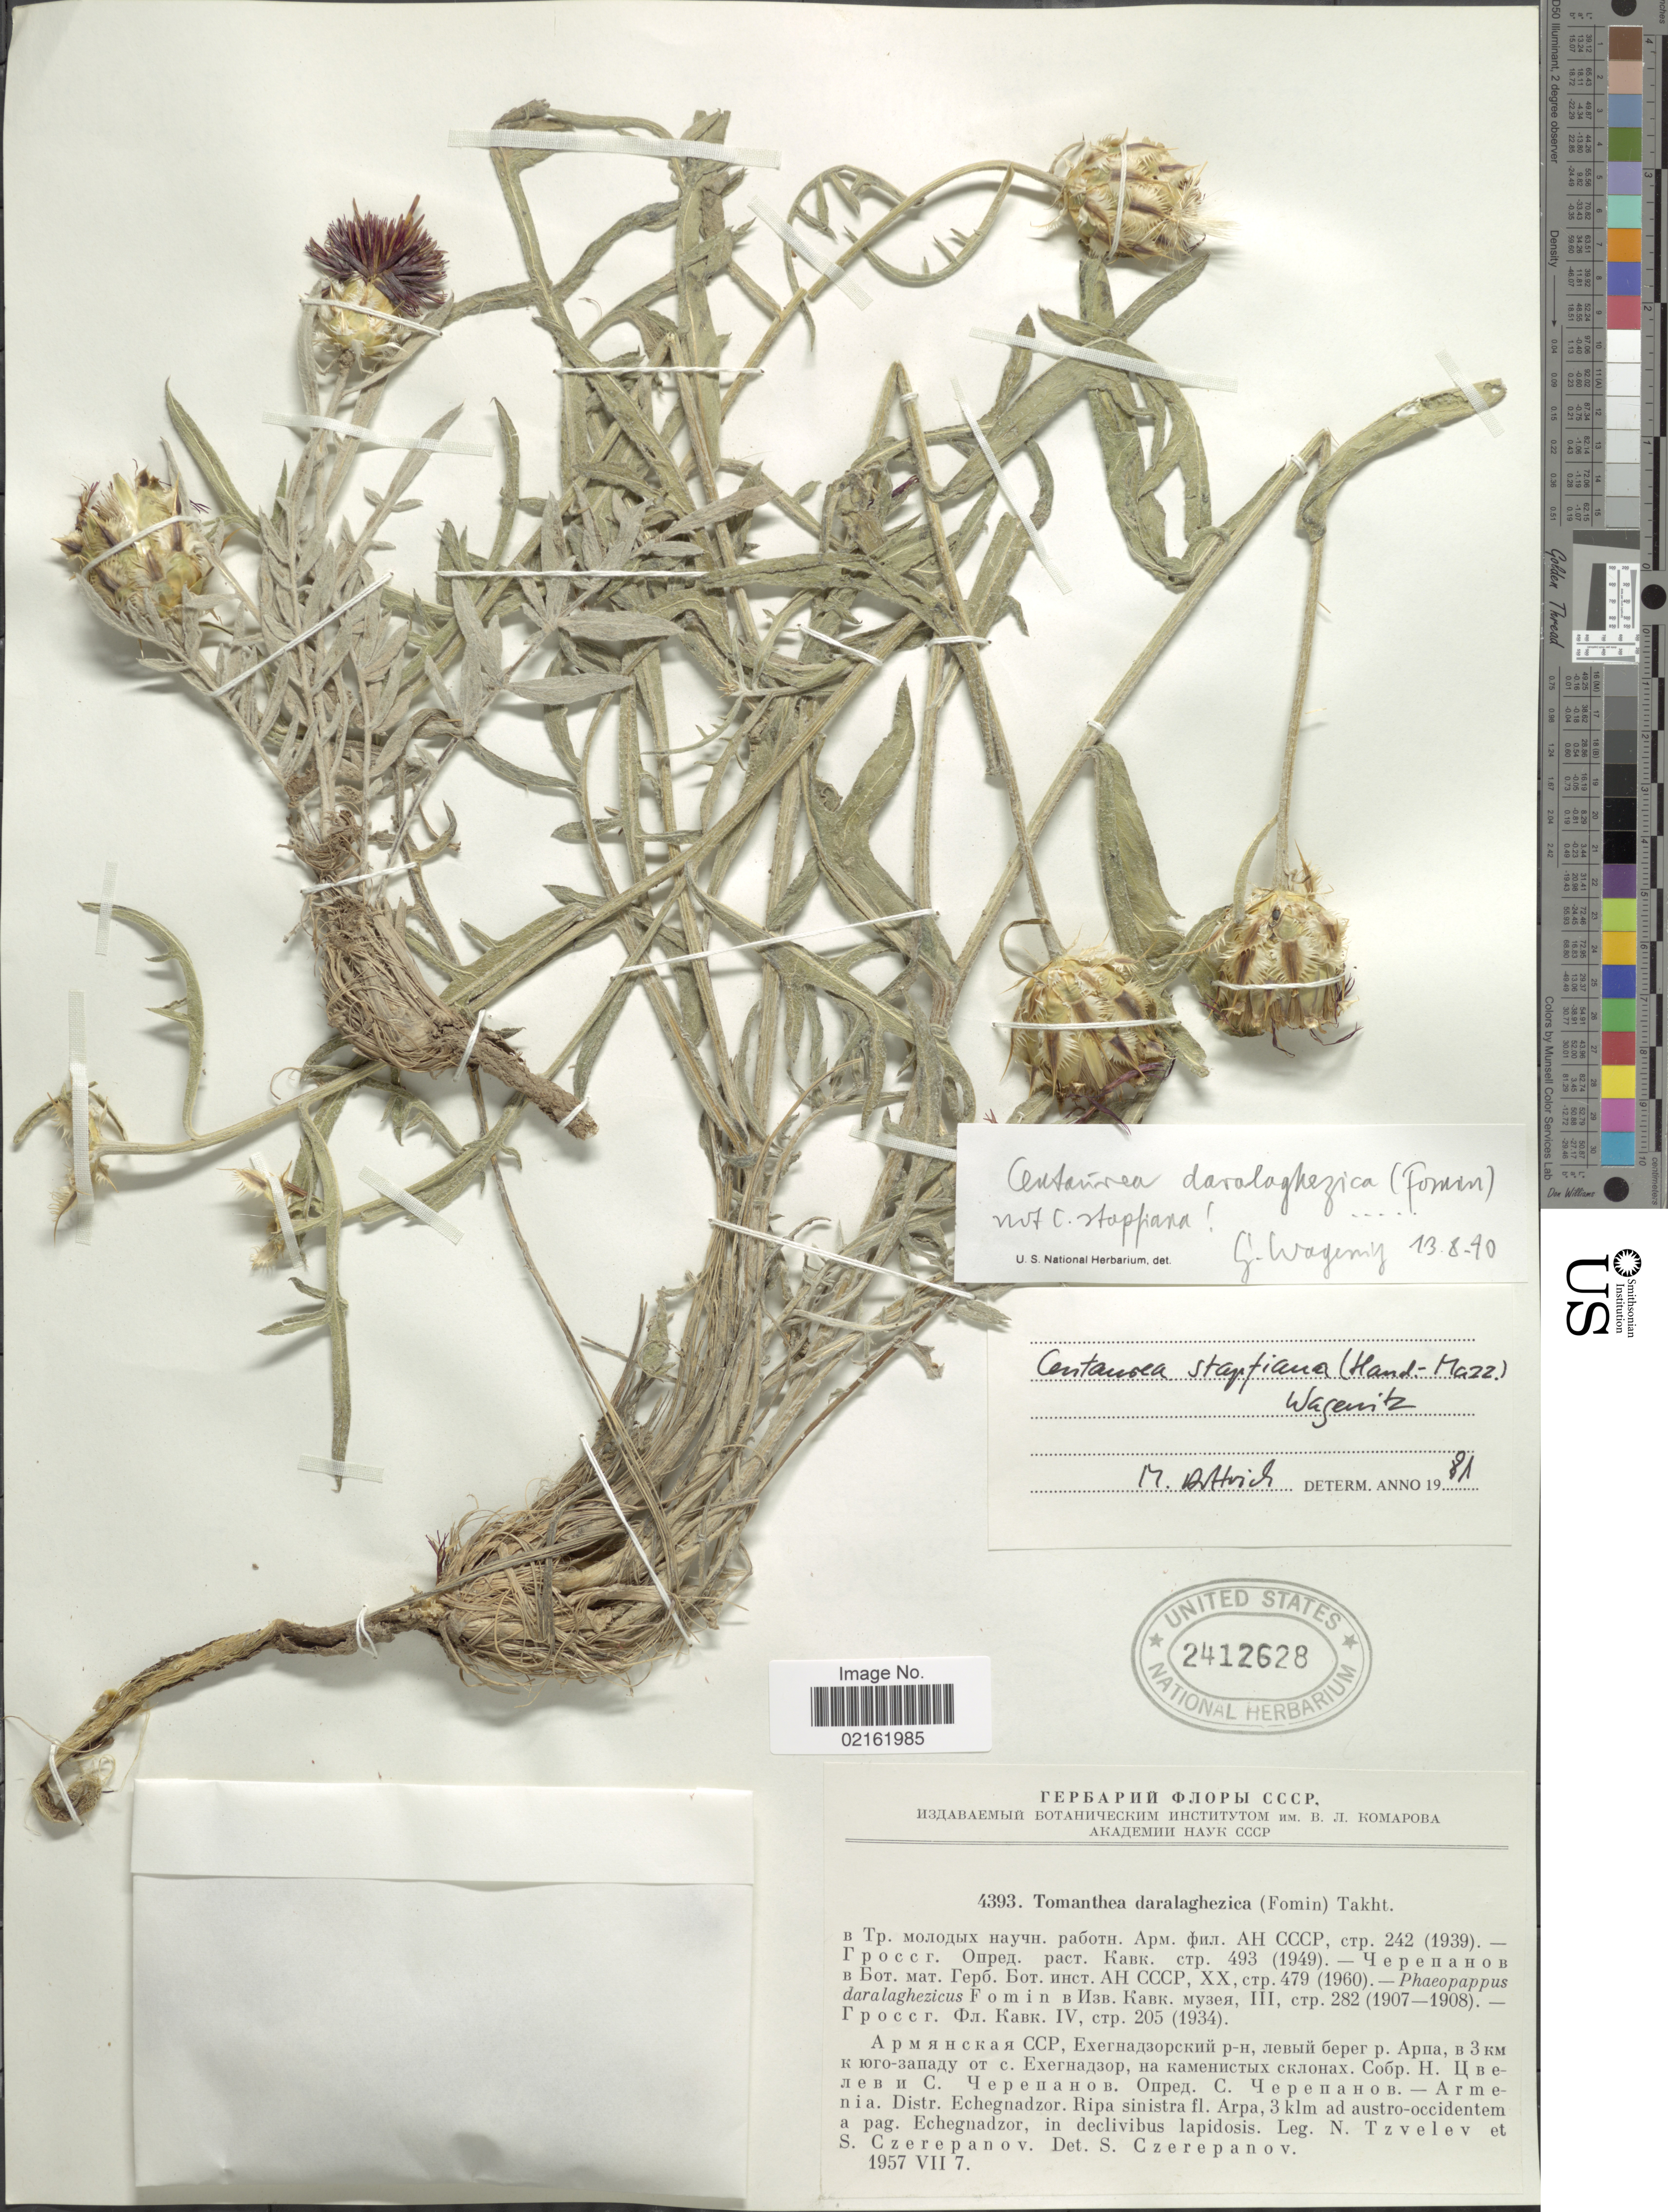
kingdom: Plantae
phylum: Tracheophyta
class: Magnoliopsida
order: Asterales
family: Asteraceae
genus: Centaurea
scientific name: Centaurea daralaghezica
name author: (Fomin) Takht.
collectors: N. N. Tzvelev & S. Czerepanov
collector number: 4393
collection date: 1957-07-07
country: Armenia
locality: Distr. Echegnadzor, Ripa sinistra fl. Arpa 3 klm ad austro occidentem a pag. Echegnadzor, in declivibus lapidosis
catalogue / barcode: US 2412628